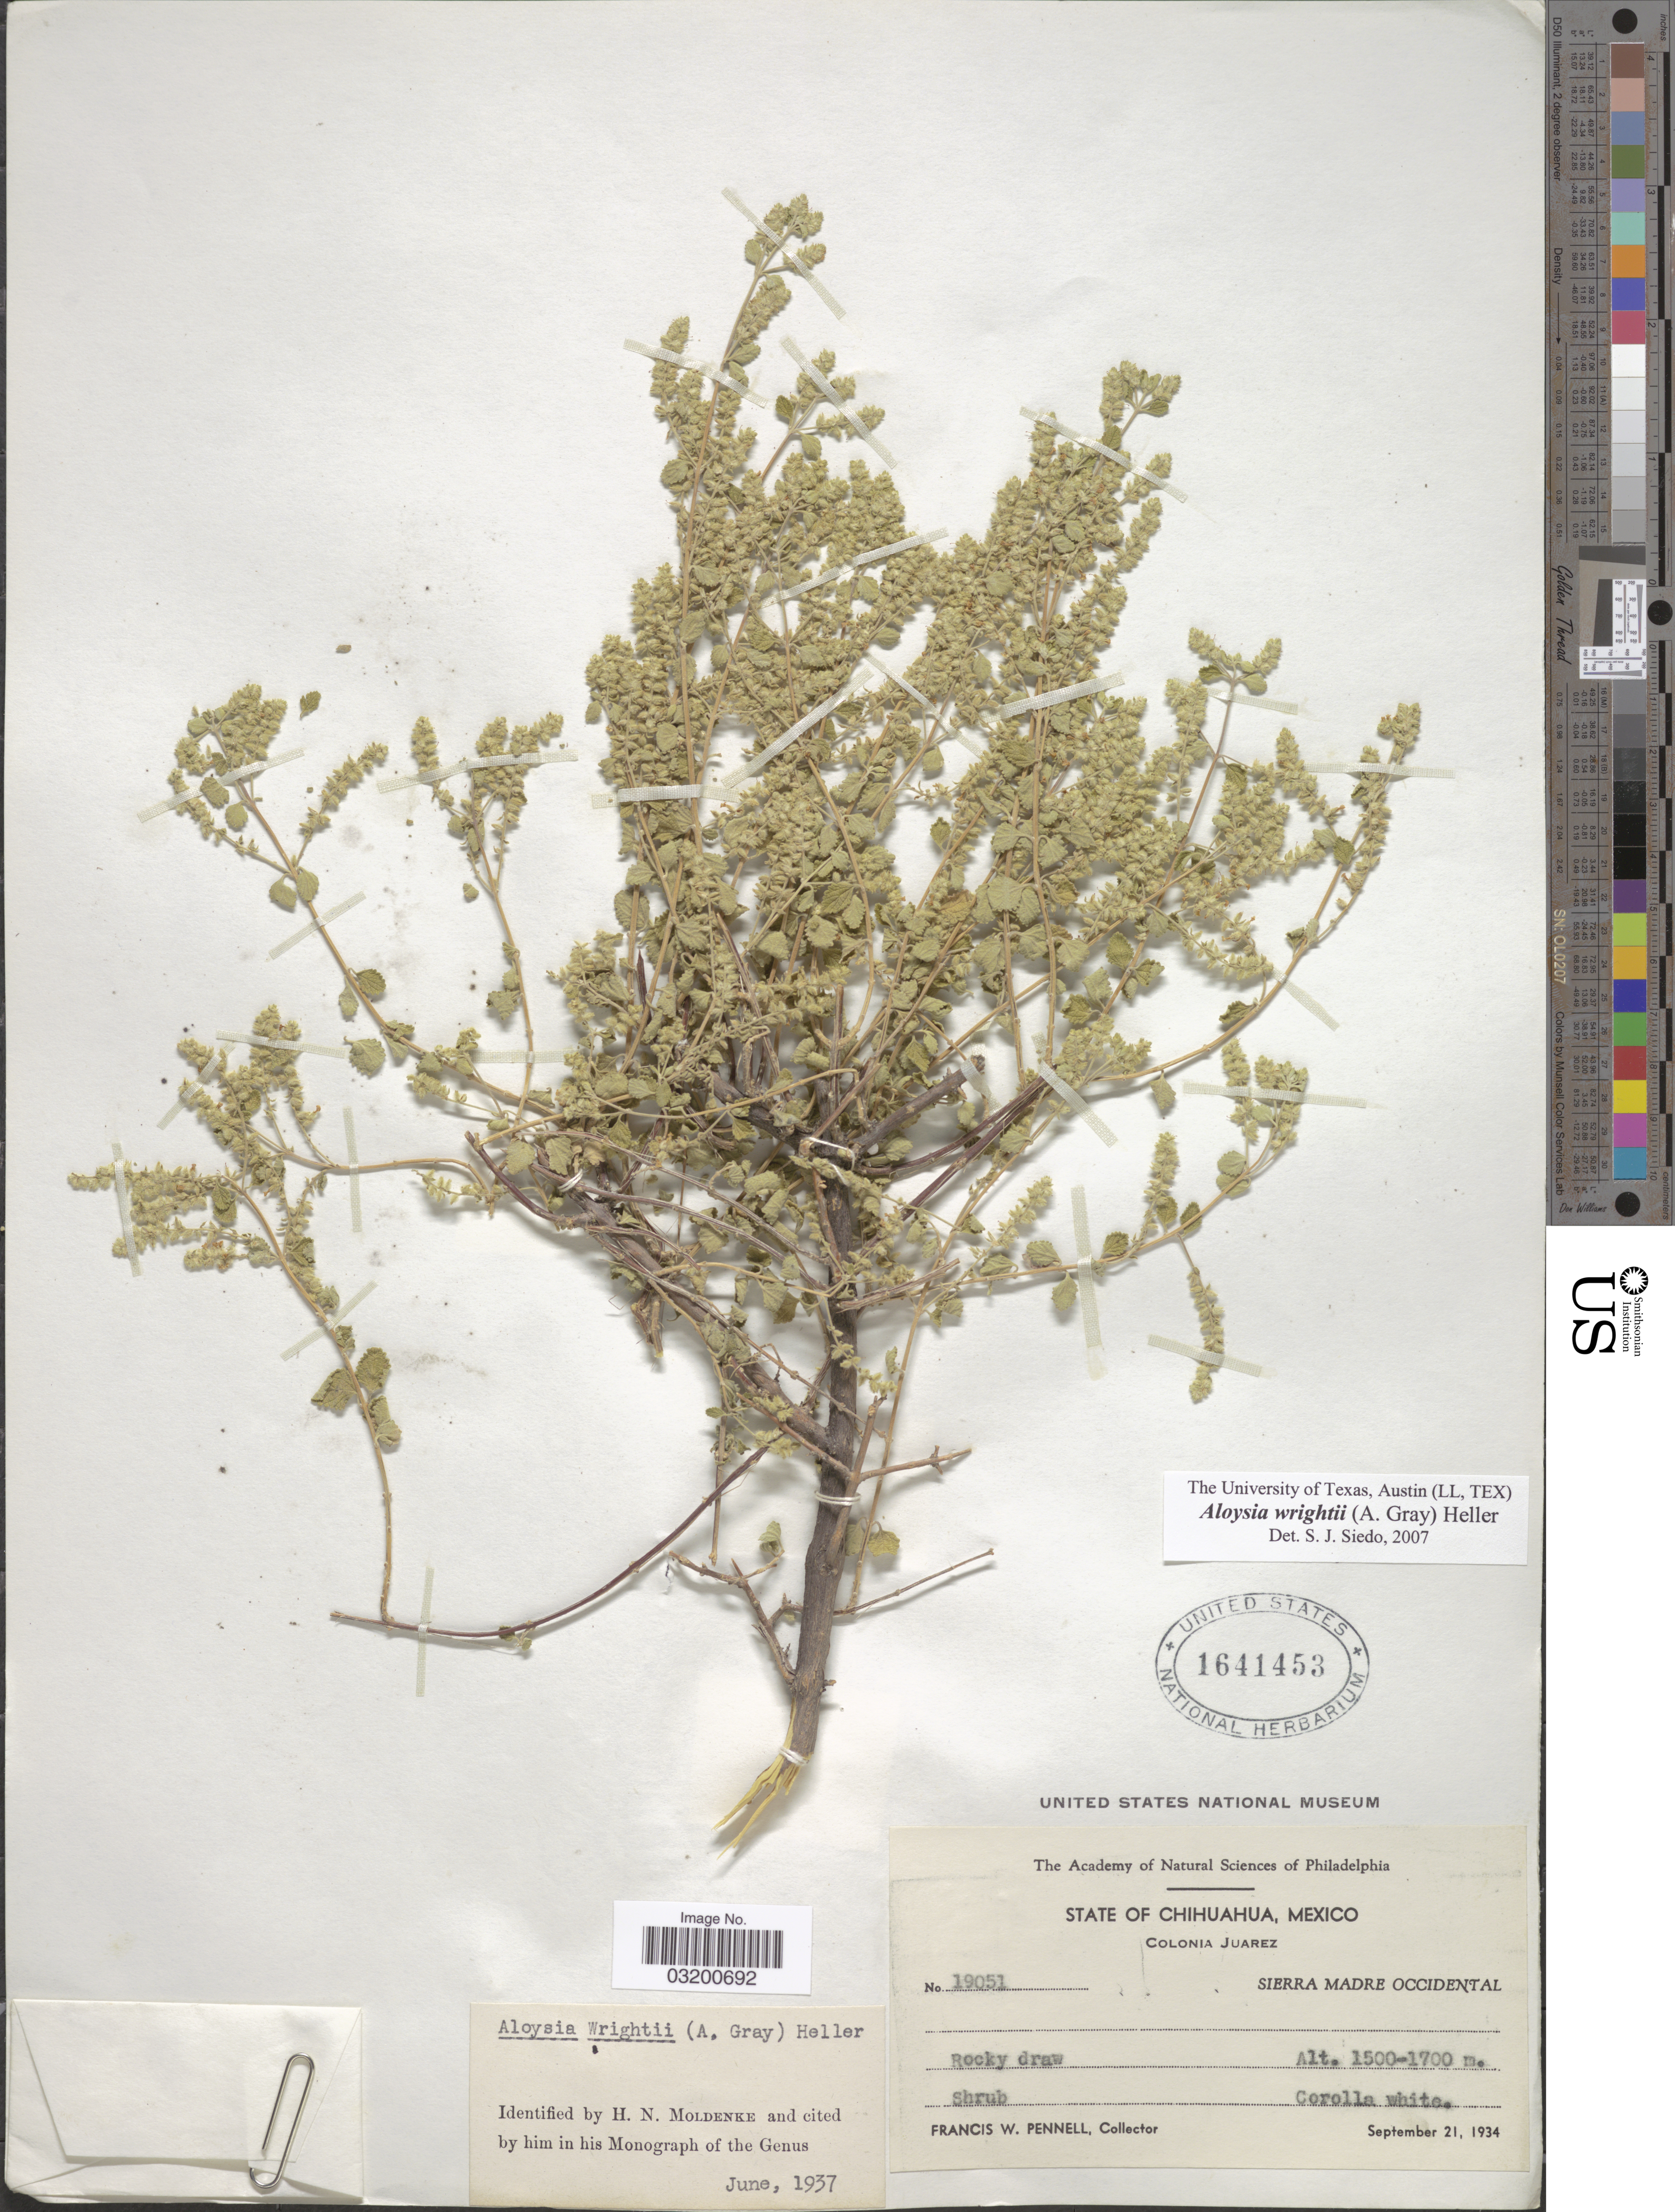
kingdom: Plantae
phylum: Tracheophyta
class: Magnoliopsida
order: Lamiales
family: Verbenaceae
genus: Aloysia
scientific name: Aloysia wrightii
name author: A. Heller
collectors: F. W. Pennell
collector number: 19051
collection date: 1934-09-21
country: Mexico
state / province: Chihuahua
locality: Colonia Juarez, Sierra Madre Occidental.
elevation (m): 1500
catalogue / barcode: US 1641453